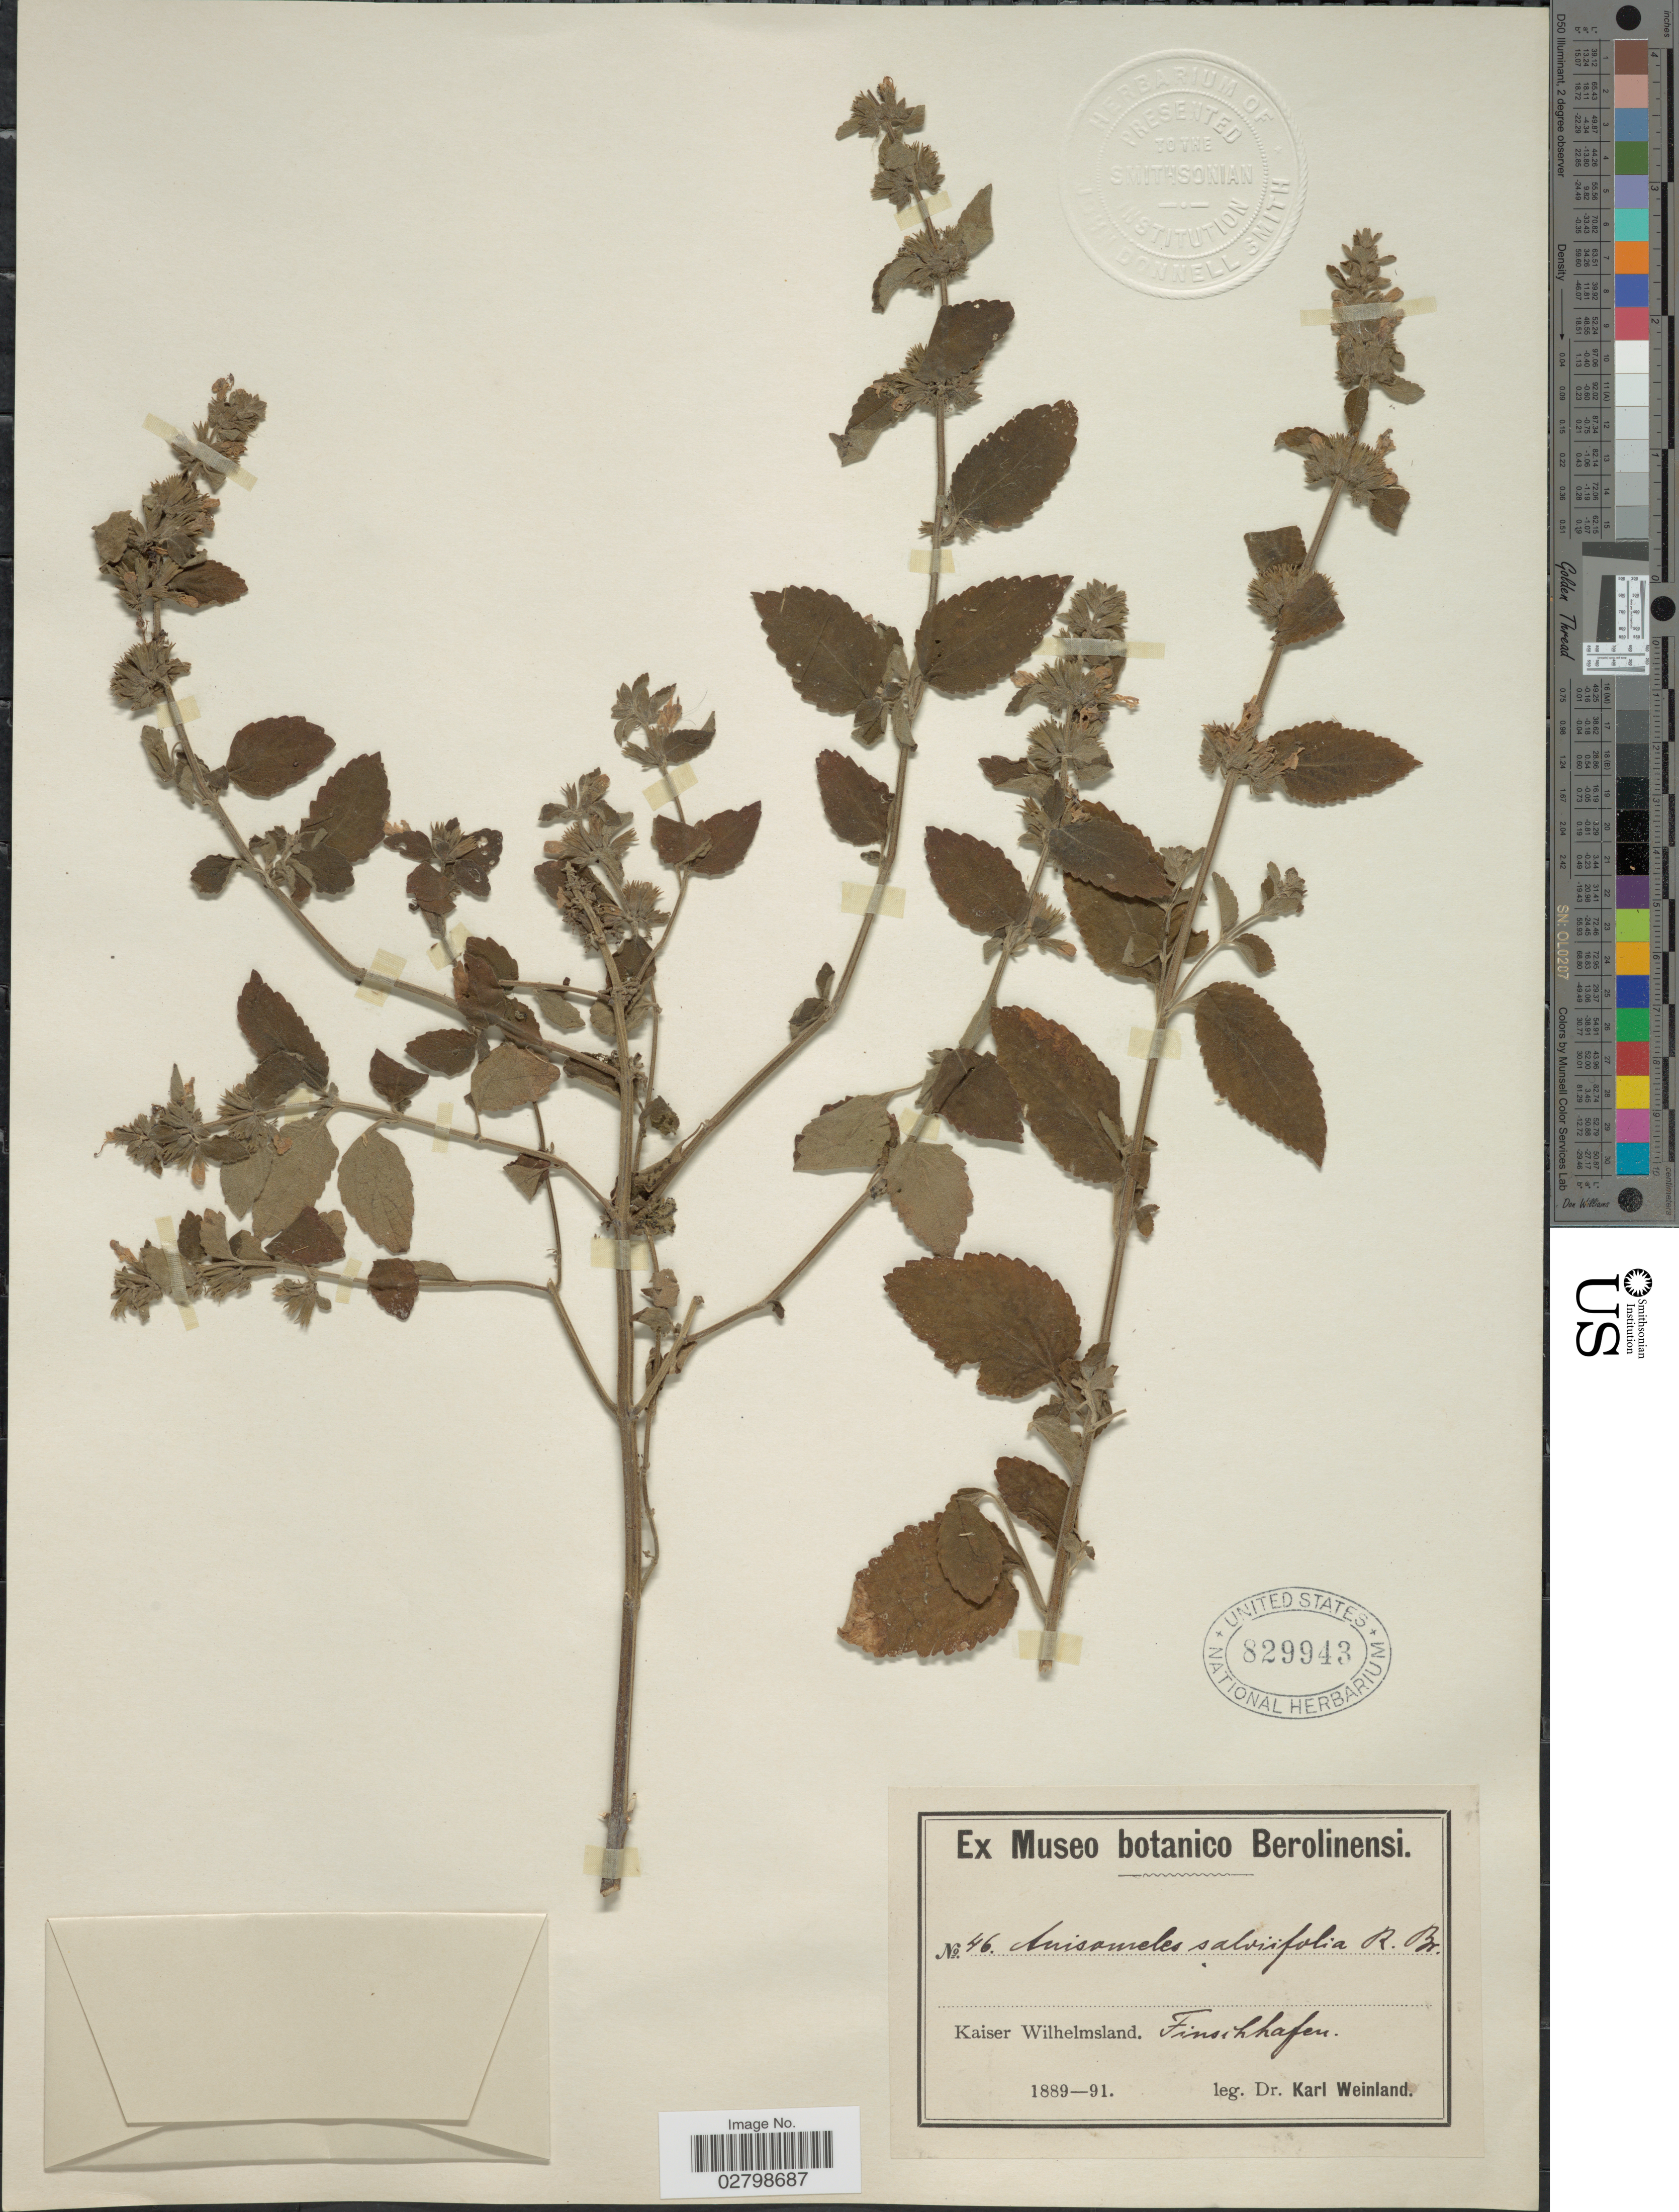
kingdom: Plantae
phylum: Tracheophyta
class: Magnoliopsida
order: Lamiales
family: Lamiaceae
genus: Anisomeles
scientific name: Anisomeles salviifolia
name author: R. Br.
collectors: K. Weinland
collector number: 46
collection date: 1889/1891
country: Papua New Guinea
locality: Kaiser Wilhelmsland, Finschhafen.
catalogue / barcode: US 829943